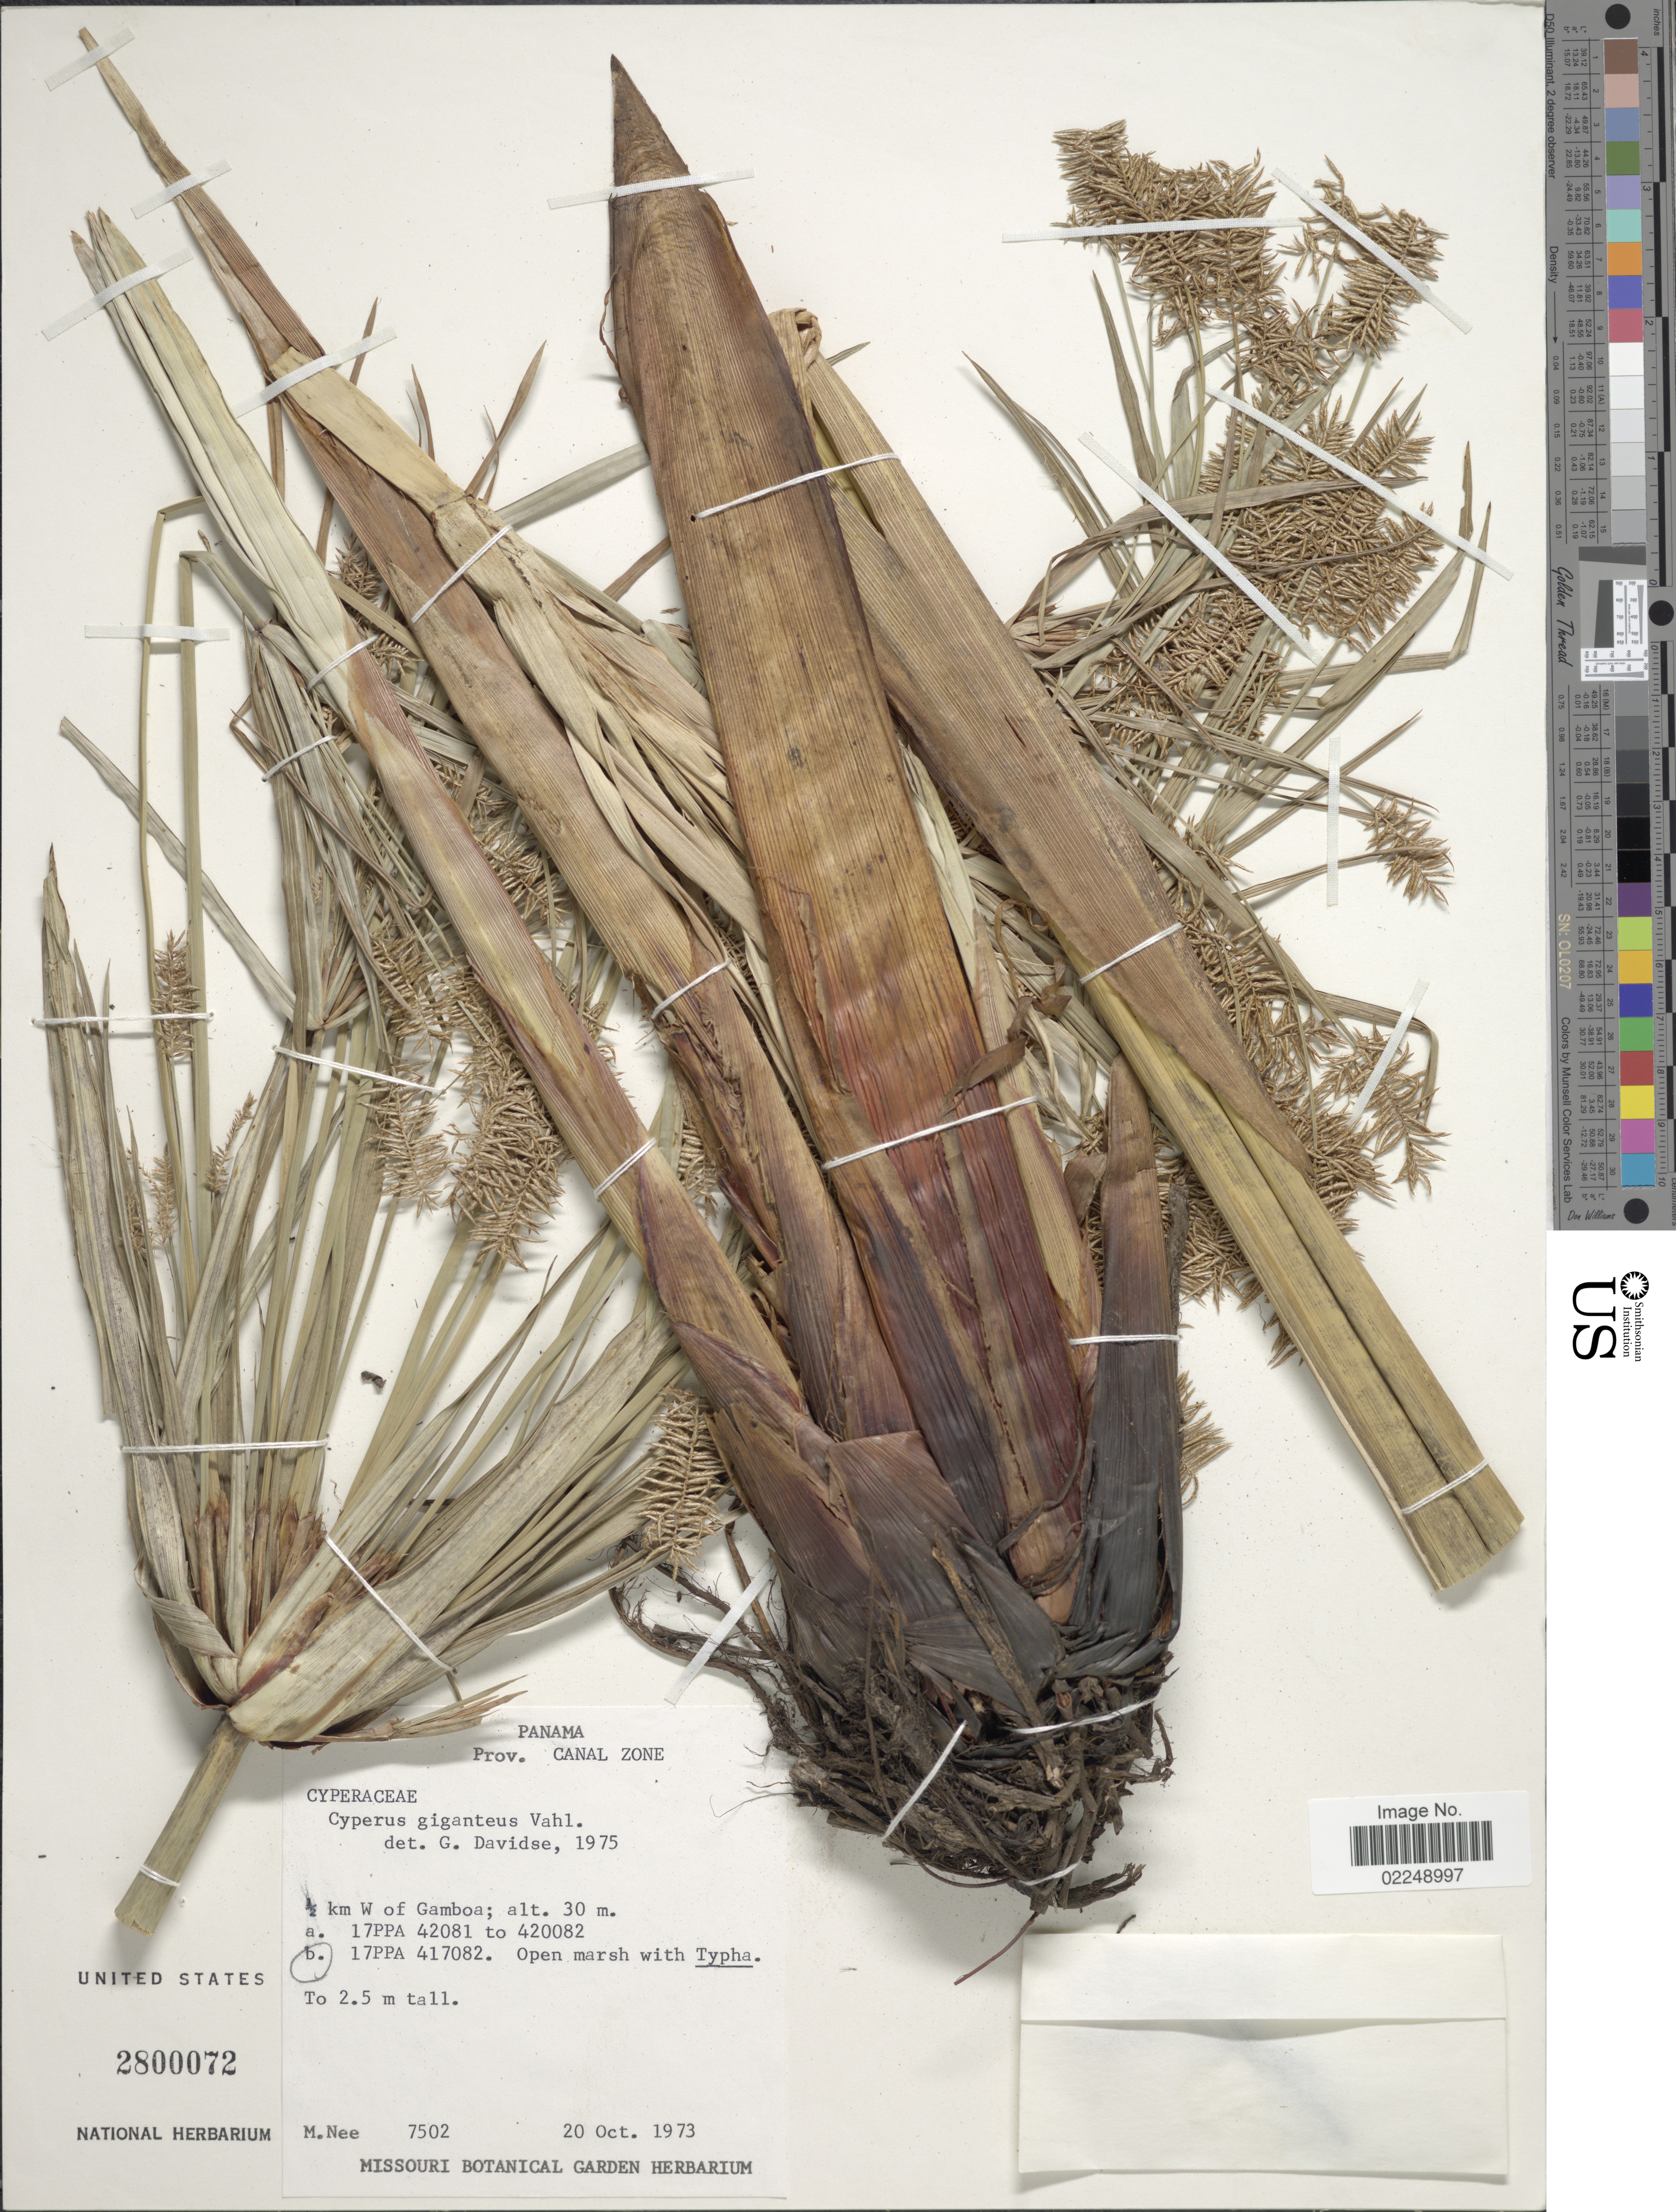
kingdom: Plantae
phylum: Tracheophyta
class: Liliopsida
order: Poales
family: Cyperaceae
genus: Cyperus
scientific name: Cyperus giganteus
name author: Vahl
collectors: M. Nee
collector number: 7502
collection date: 1973-10-20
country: Panama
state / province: Colón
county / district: Canal Zone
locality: Prov. Canal Zone, ½ km W of Gamboa, 17PPA 417082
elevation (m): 30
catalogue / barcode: US 2800072